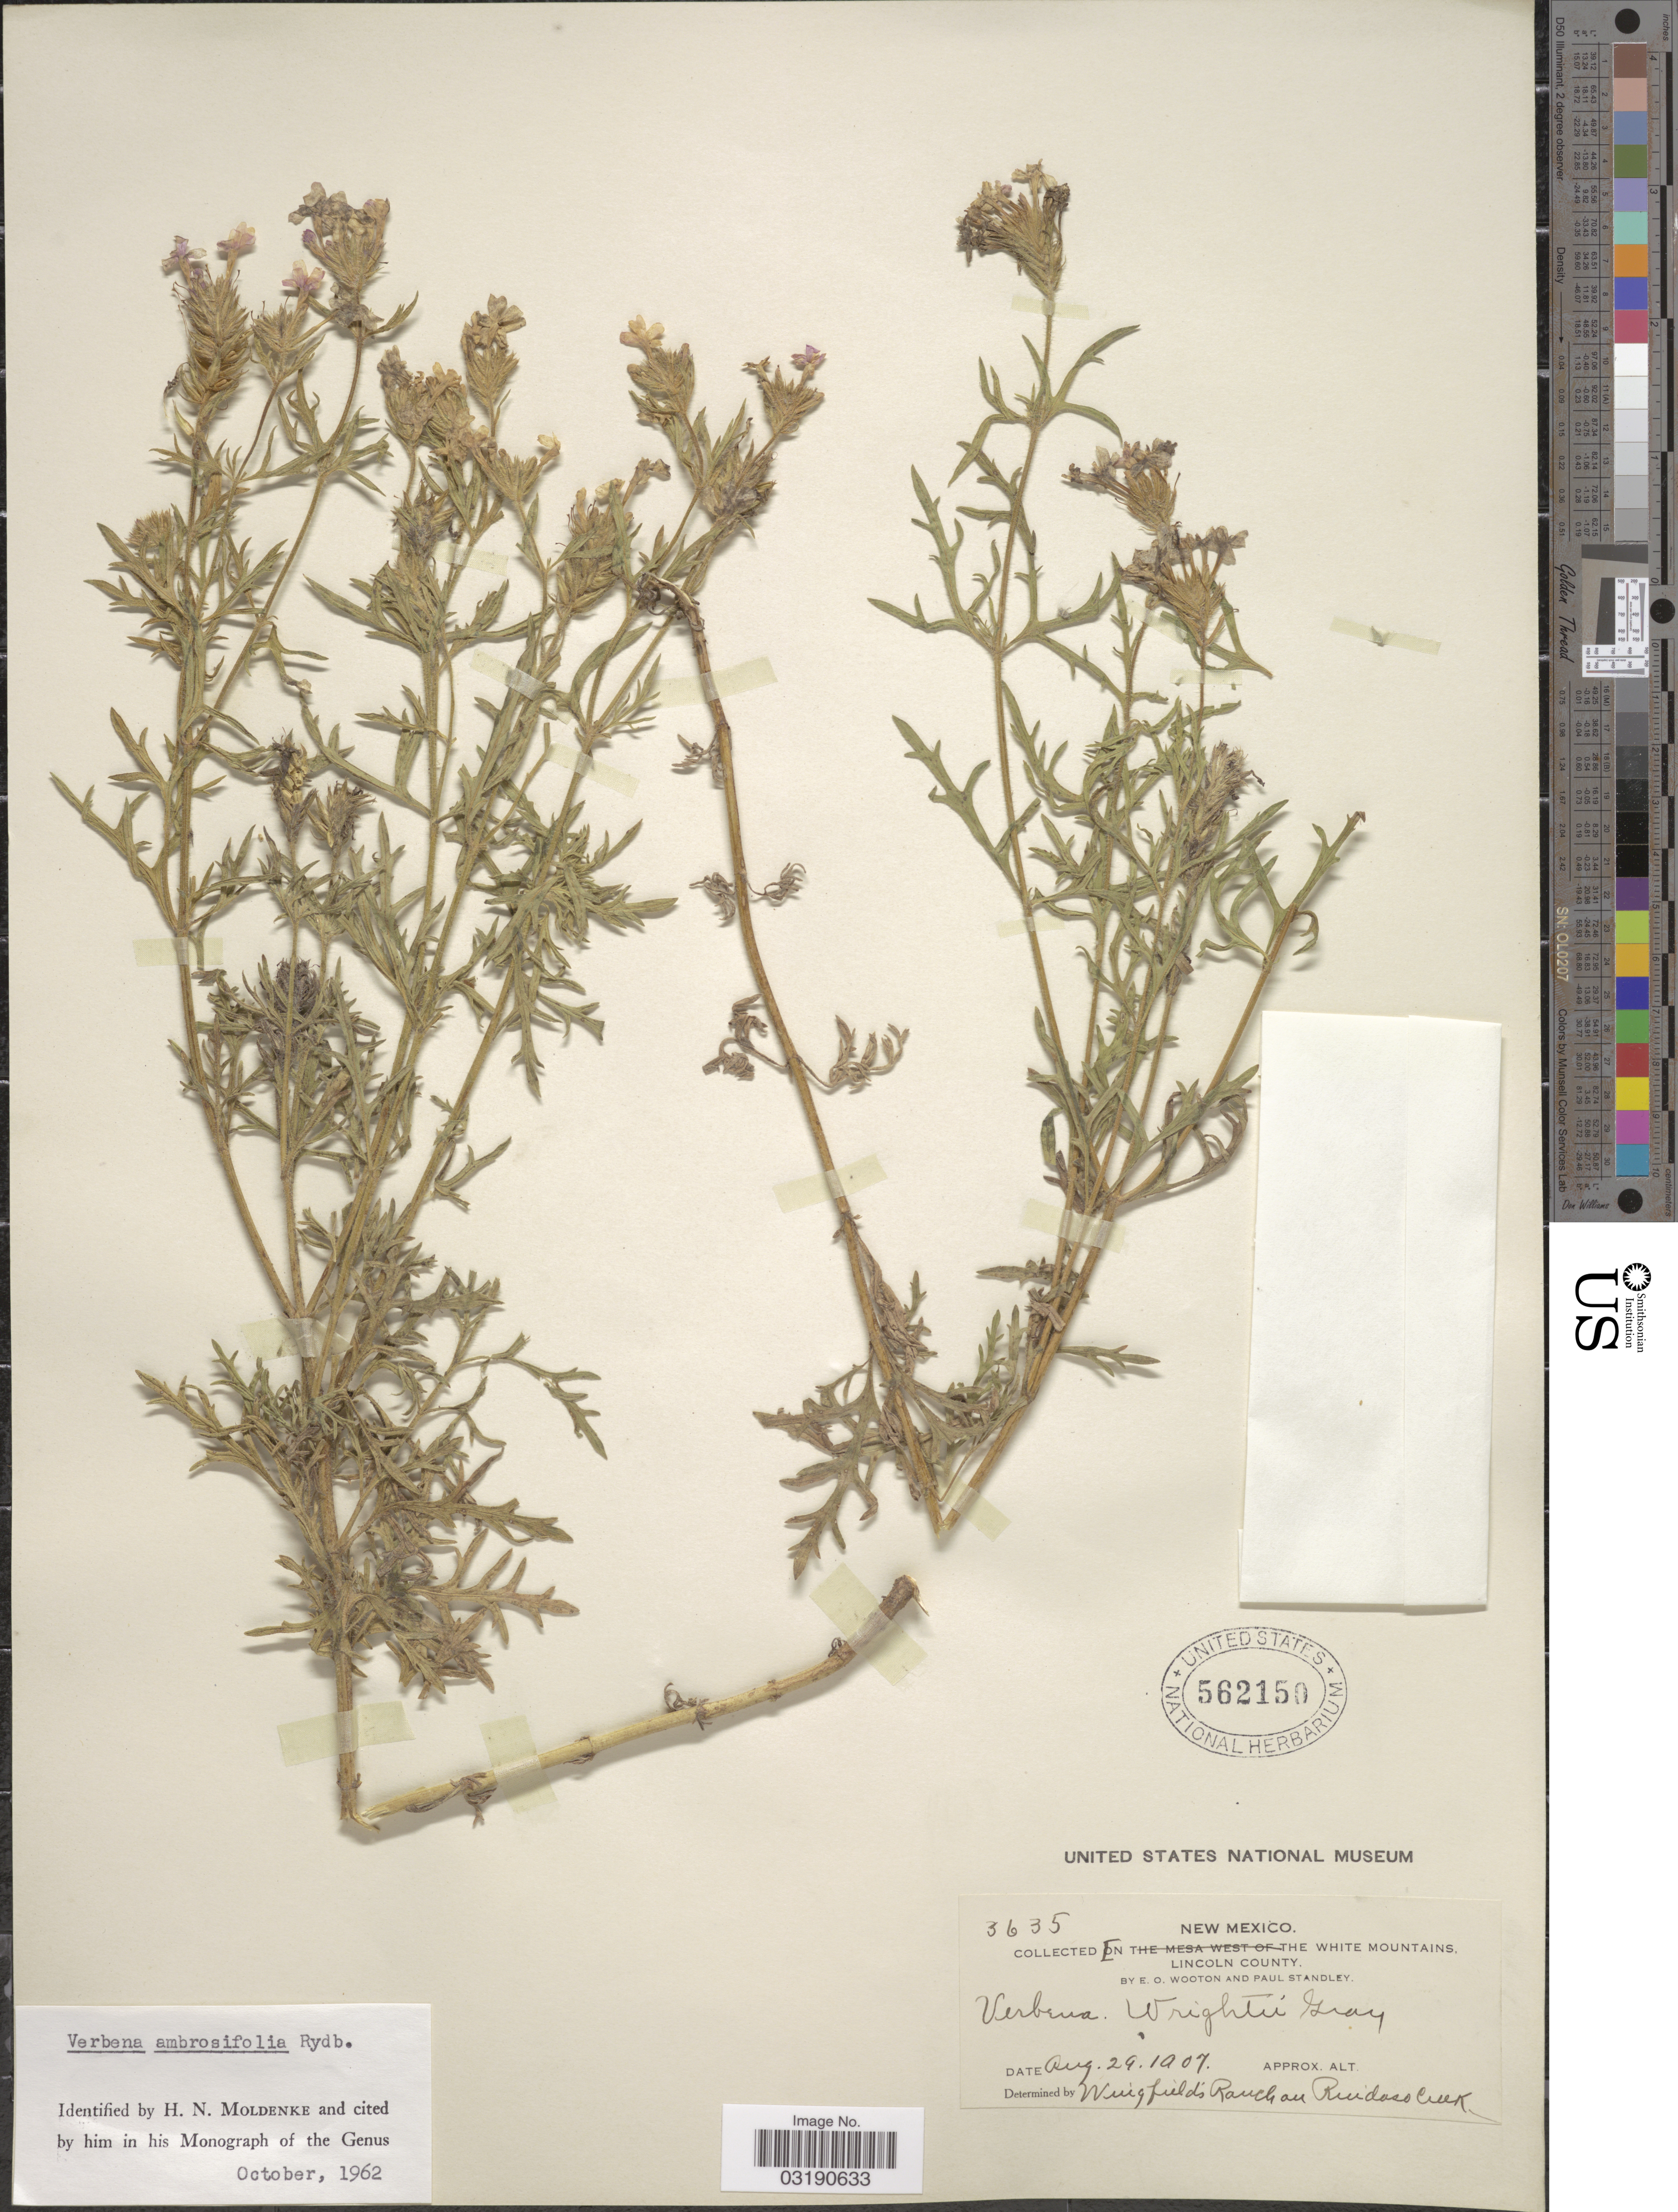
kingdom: Plantae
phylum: Tracheophyta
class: Magnoliopsida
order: Lamiales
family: Verbenaceae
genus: Verbena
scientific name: Verbena ambrosiifolia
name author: Rydb. ex Small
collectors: E. O. Wooton & P. C. Standley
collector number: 3635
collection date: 1907-08-29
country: United States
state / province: New Mexico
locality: In the White Mountains, Lincoln County, Wingfield's Ranch on Ruidoso Creek.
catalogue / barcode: US 562150